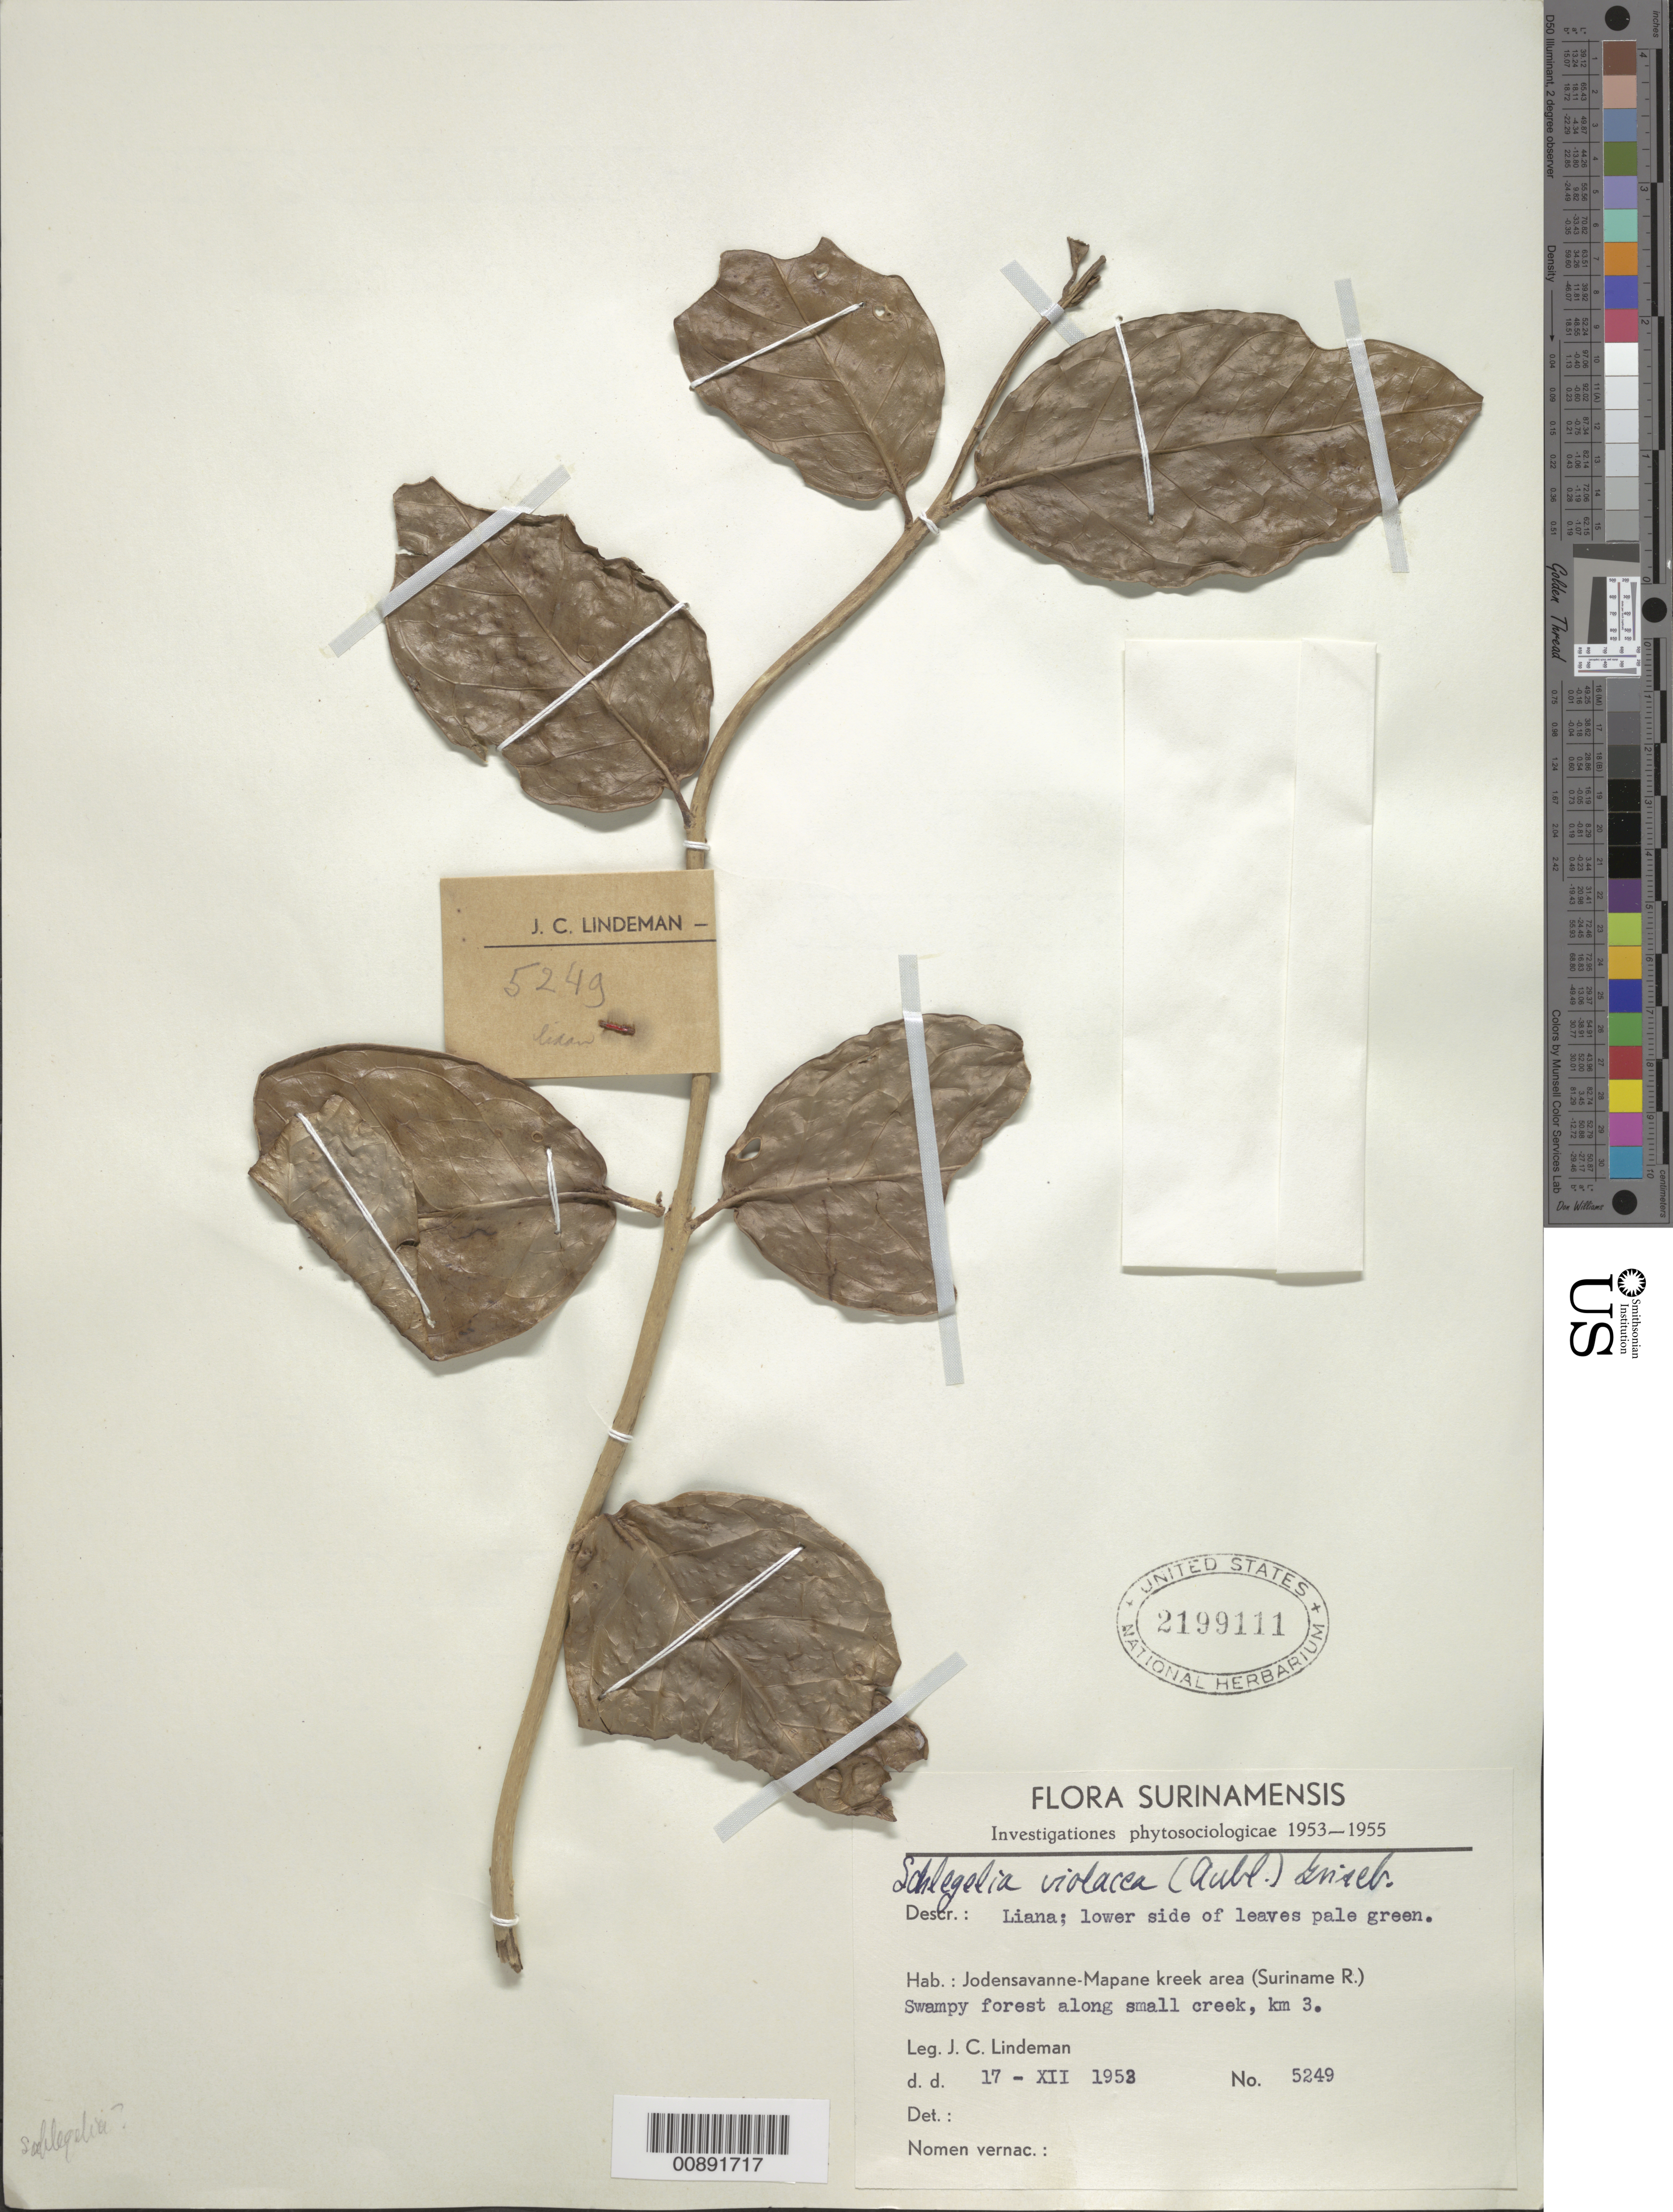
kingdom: Plantae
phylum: Tracheophyta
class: Magnoliopsida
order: Lamiales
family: Schlegeliaceae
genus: Schlegelia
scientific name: Schlegelia violacea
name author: (Aubl.) Griseb.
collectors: J. C. Lindeman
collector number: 5249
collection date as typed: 17-Dec-53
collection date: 1953-12-17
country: Suriname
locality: Jodensavanne-Mapane kreek area (Suriname River); km 3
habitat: Swampy forest along small creek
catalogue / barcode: US 2199111